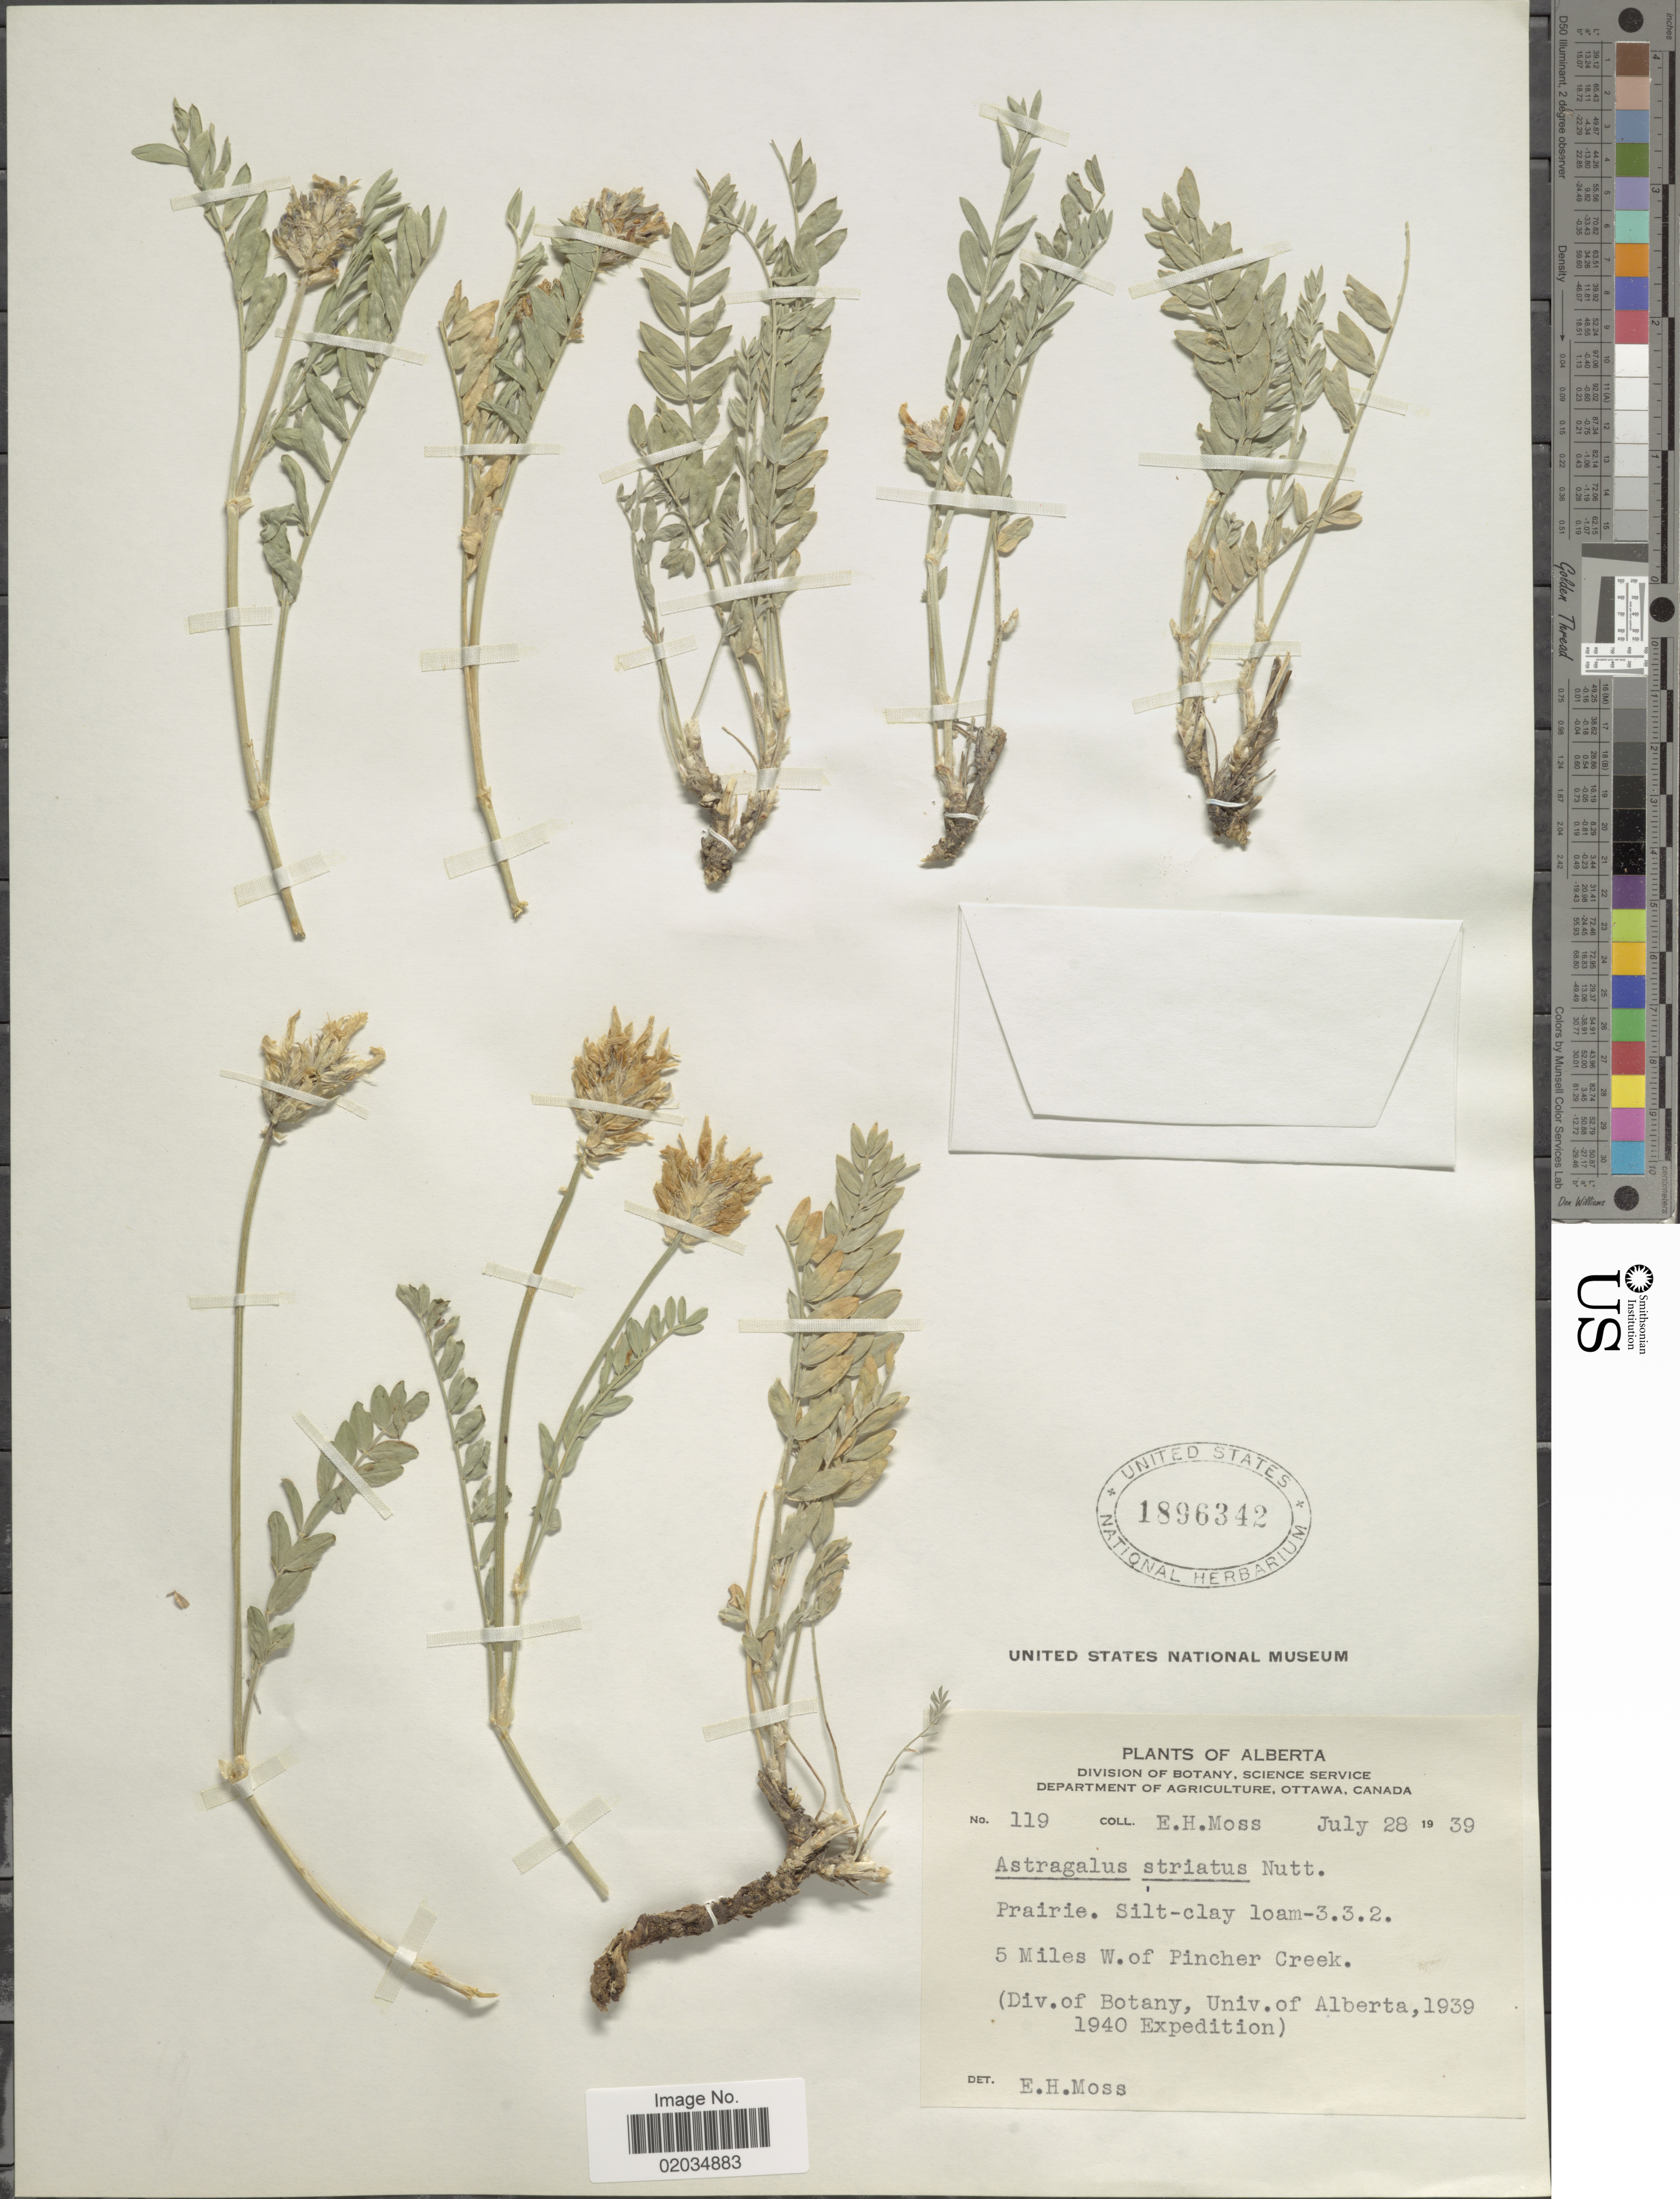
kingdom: Plantae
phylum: Tracheophyta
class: Magnoliopsida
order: Fabales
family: Fabaceae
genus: Astragalus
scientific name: Astragalus adsurgens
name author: Pall.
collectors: E. Moss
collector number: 119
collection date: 1939-07-28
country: Canada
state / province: Alberta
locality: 5 miles W. of Pincher Creek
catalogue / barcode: US 1896342